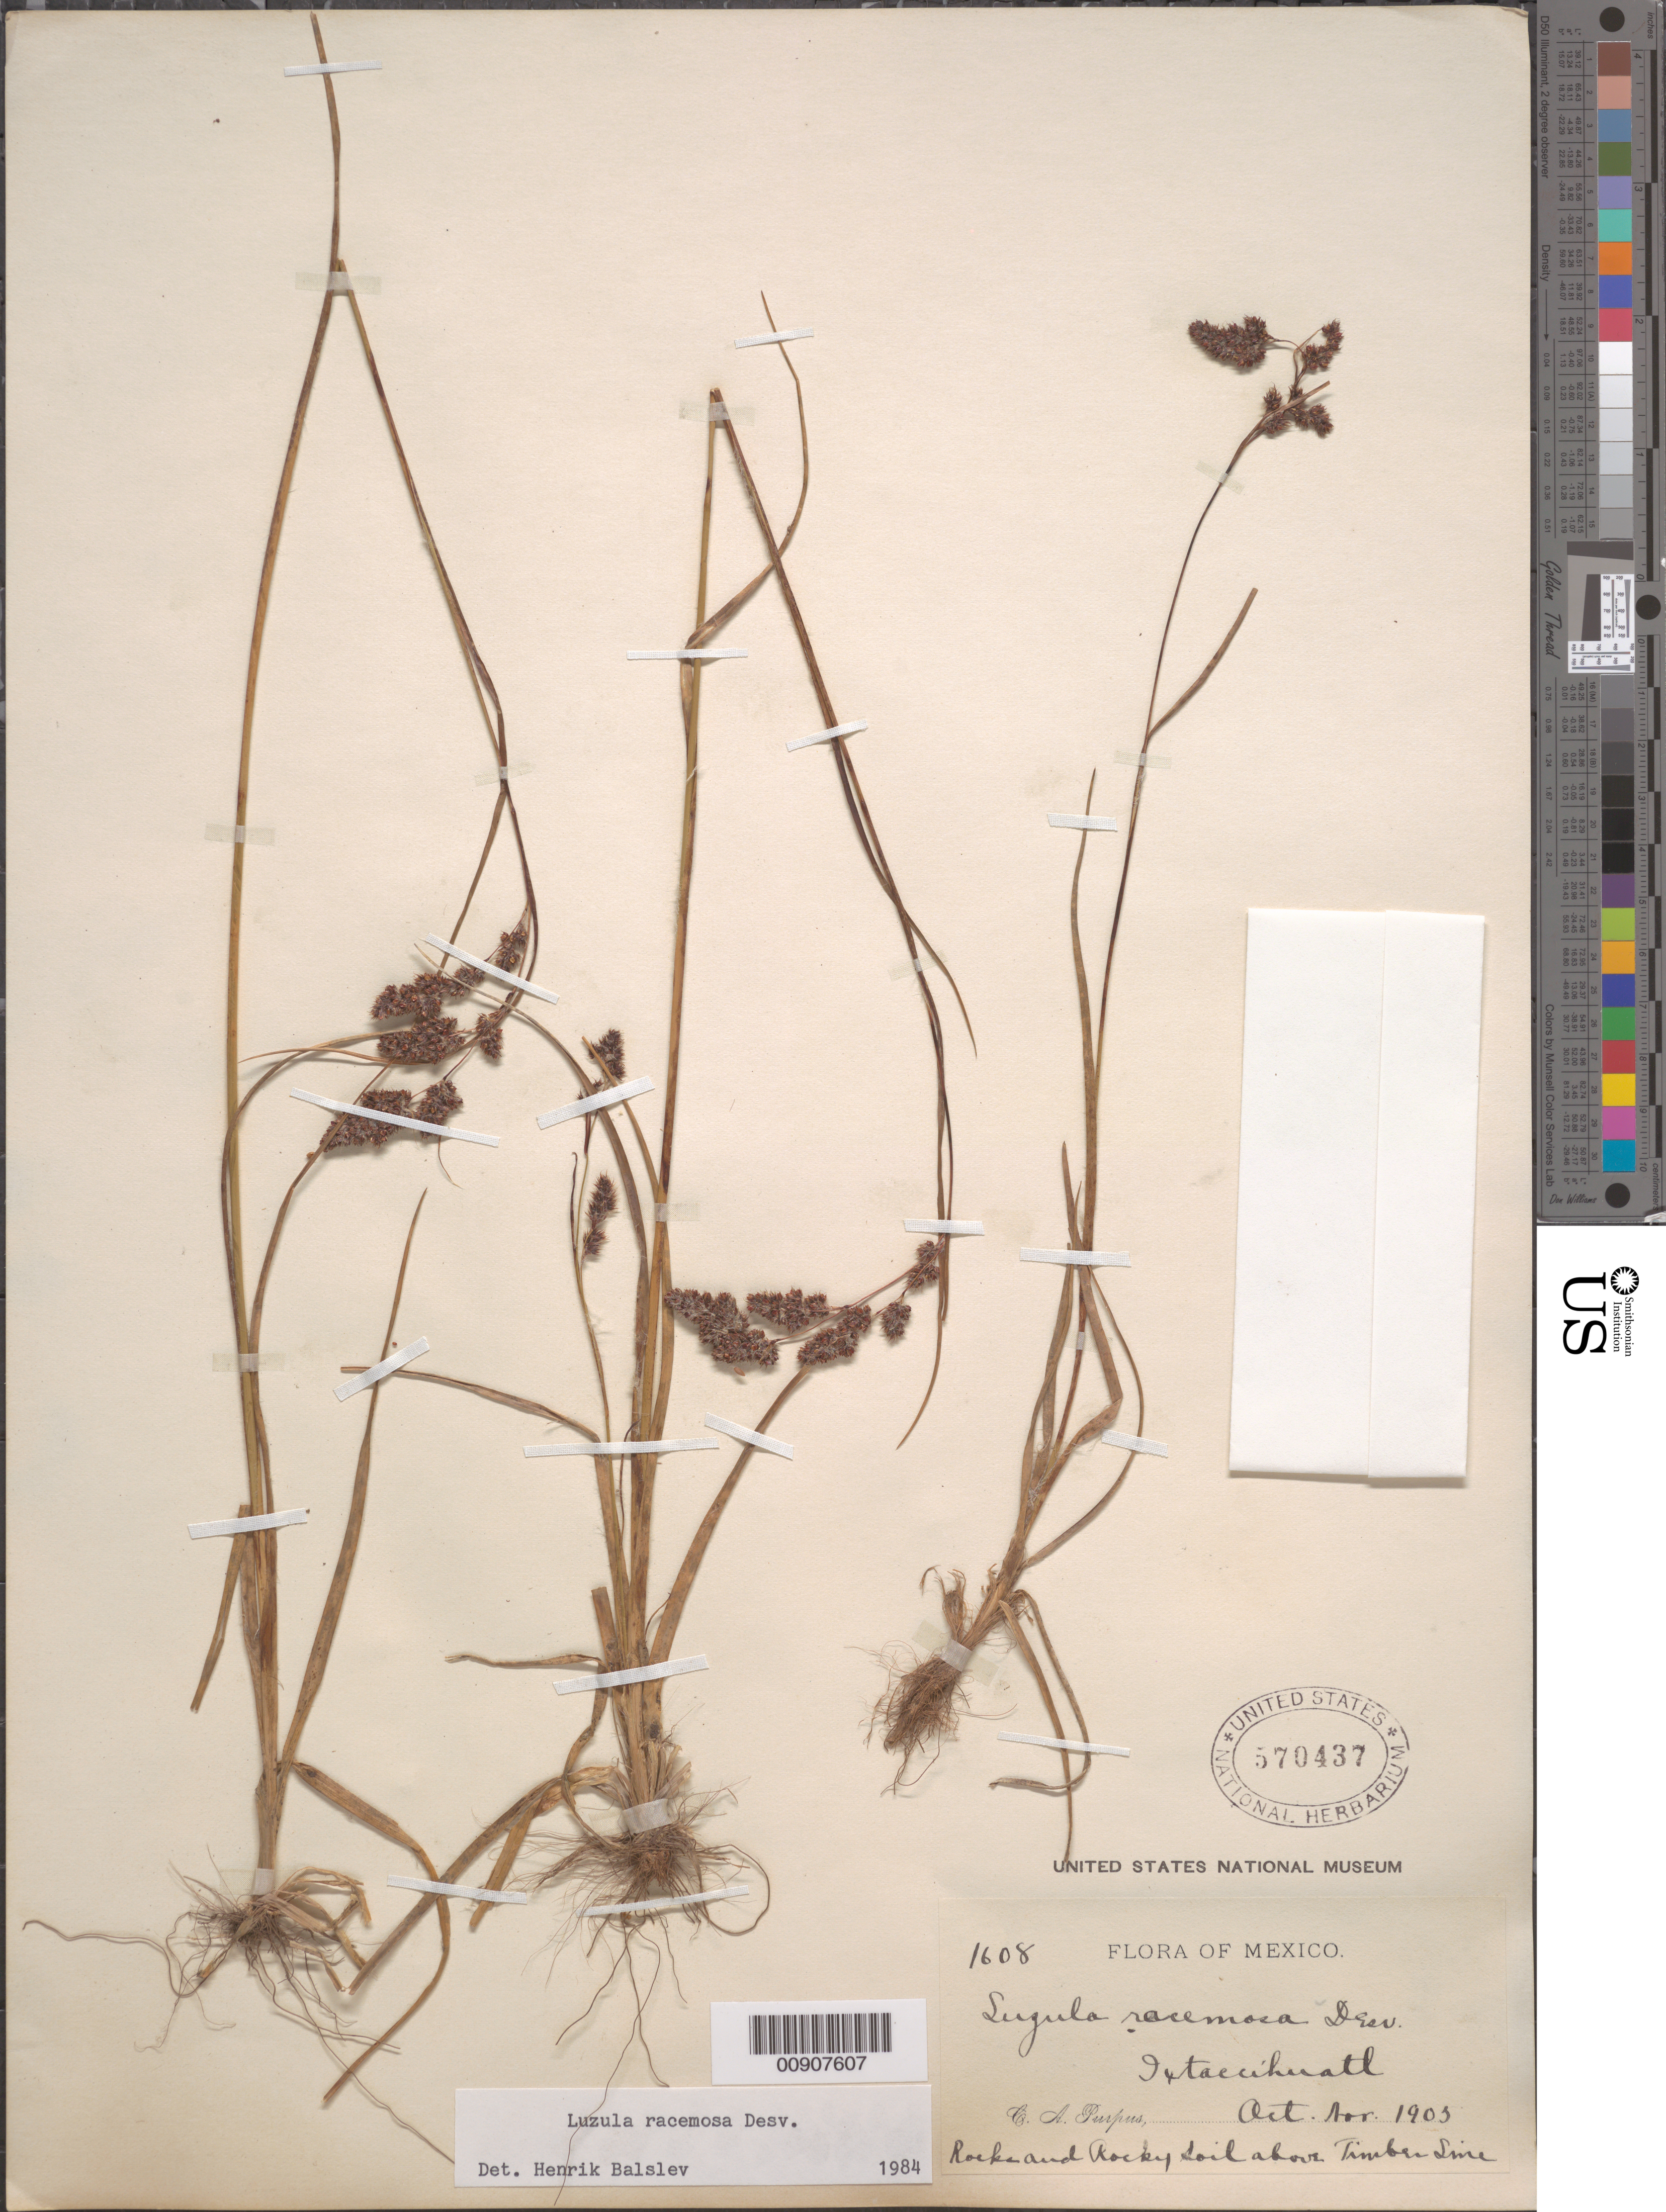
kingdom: Plantae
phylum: Tracheophyta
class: Liliopsida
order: Poales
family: Juncaceae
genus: Luzula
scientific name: Luzula racemosa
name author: Desv.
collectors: C. A. Purpus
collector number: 1608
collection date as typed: Oct 1903 to -- Nov 1903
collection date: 1903-10/1903-11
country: Mexico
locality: Ixtaccihuatl.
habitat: Rocks and rocky soil above timber line.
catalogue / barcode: US 570437